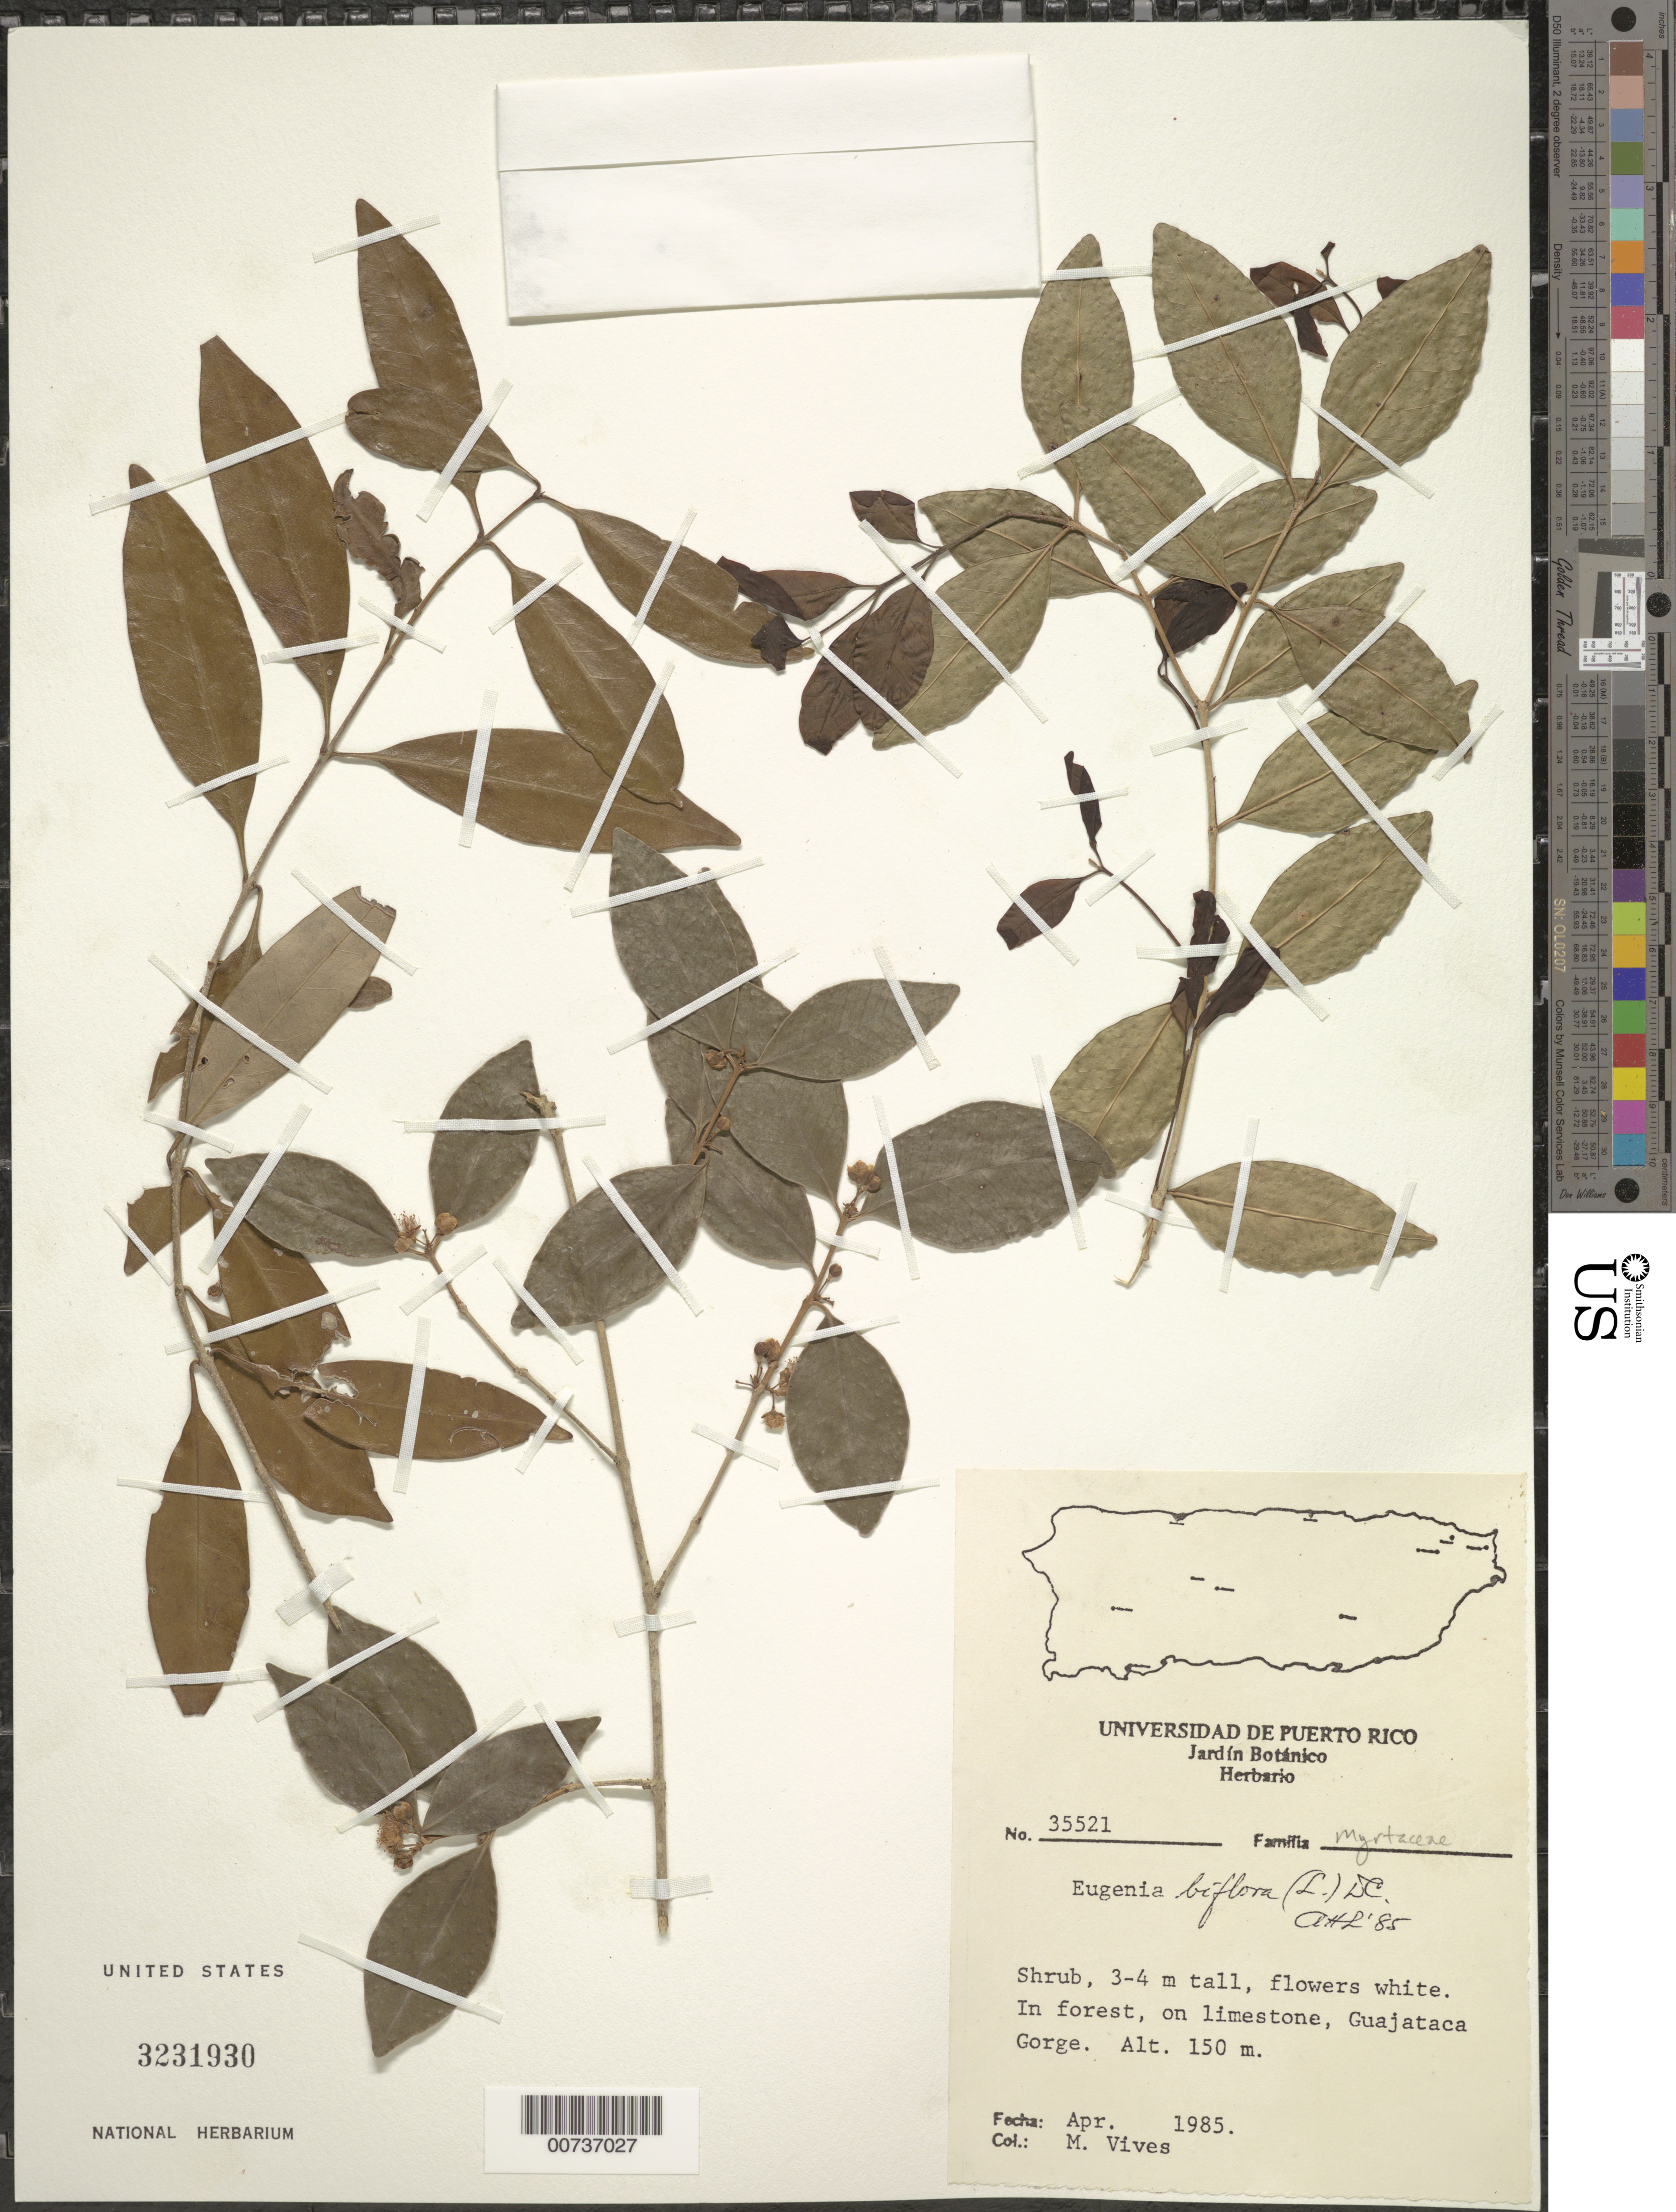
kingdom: Plantae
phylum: Tracheophyta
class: Magnoliopsida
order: Myrtales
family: Myrtaceae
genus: Eugenia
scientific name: Eugenia biflora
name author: (L.) DC.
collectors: P. Vives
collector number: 35521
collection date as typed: Apr 1985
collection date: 1985-04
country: Puerto Rico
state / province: Quebradillas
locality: Guajataca Gorge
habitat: In forest, on limestone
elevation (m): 150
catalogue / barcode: US 3231930